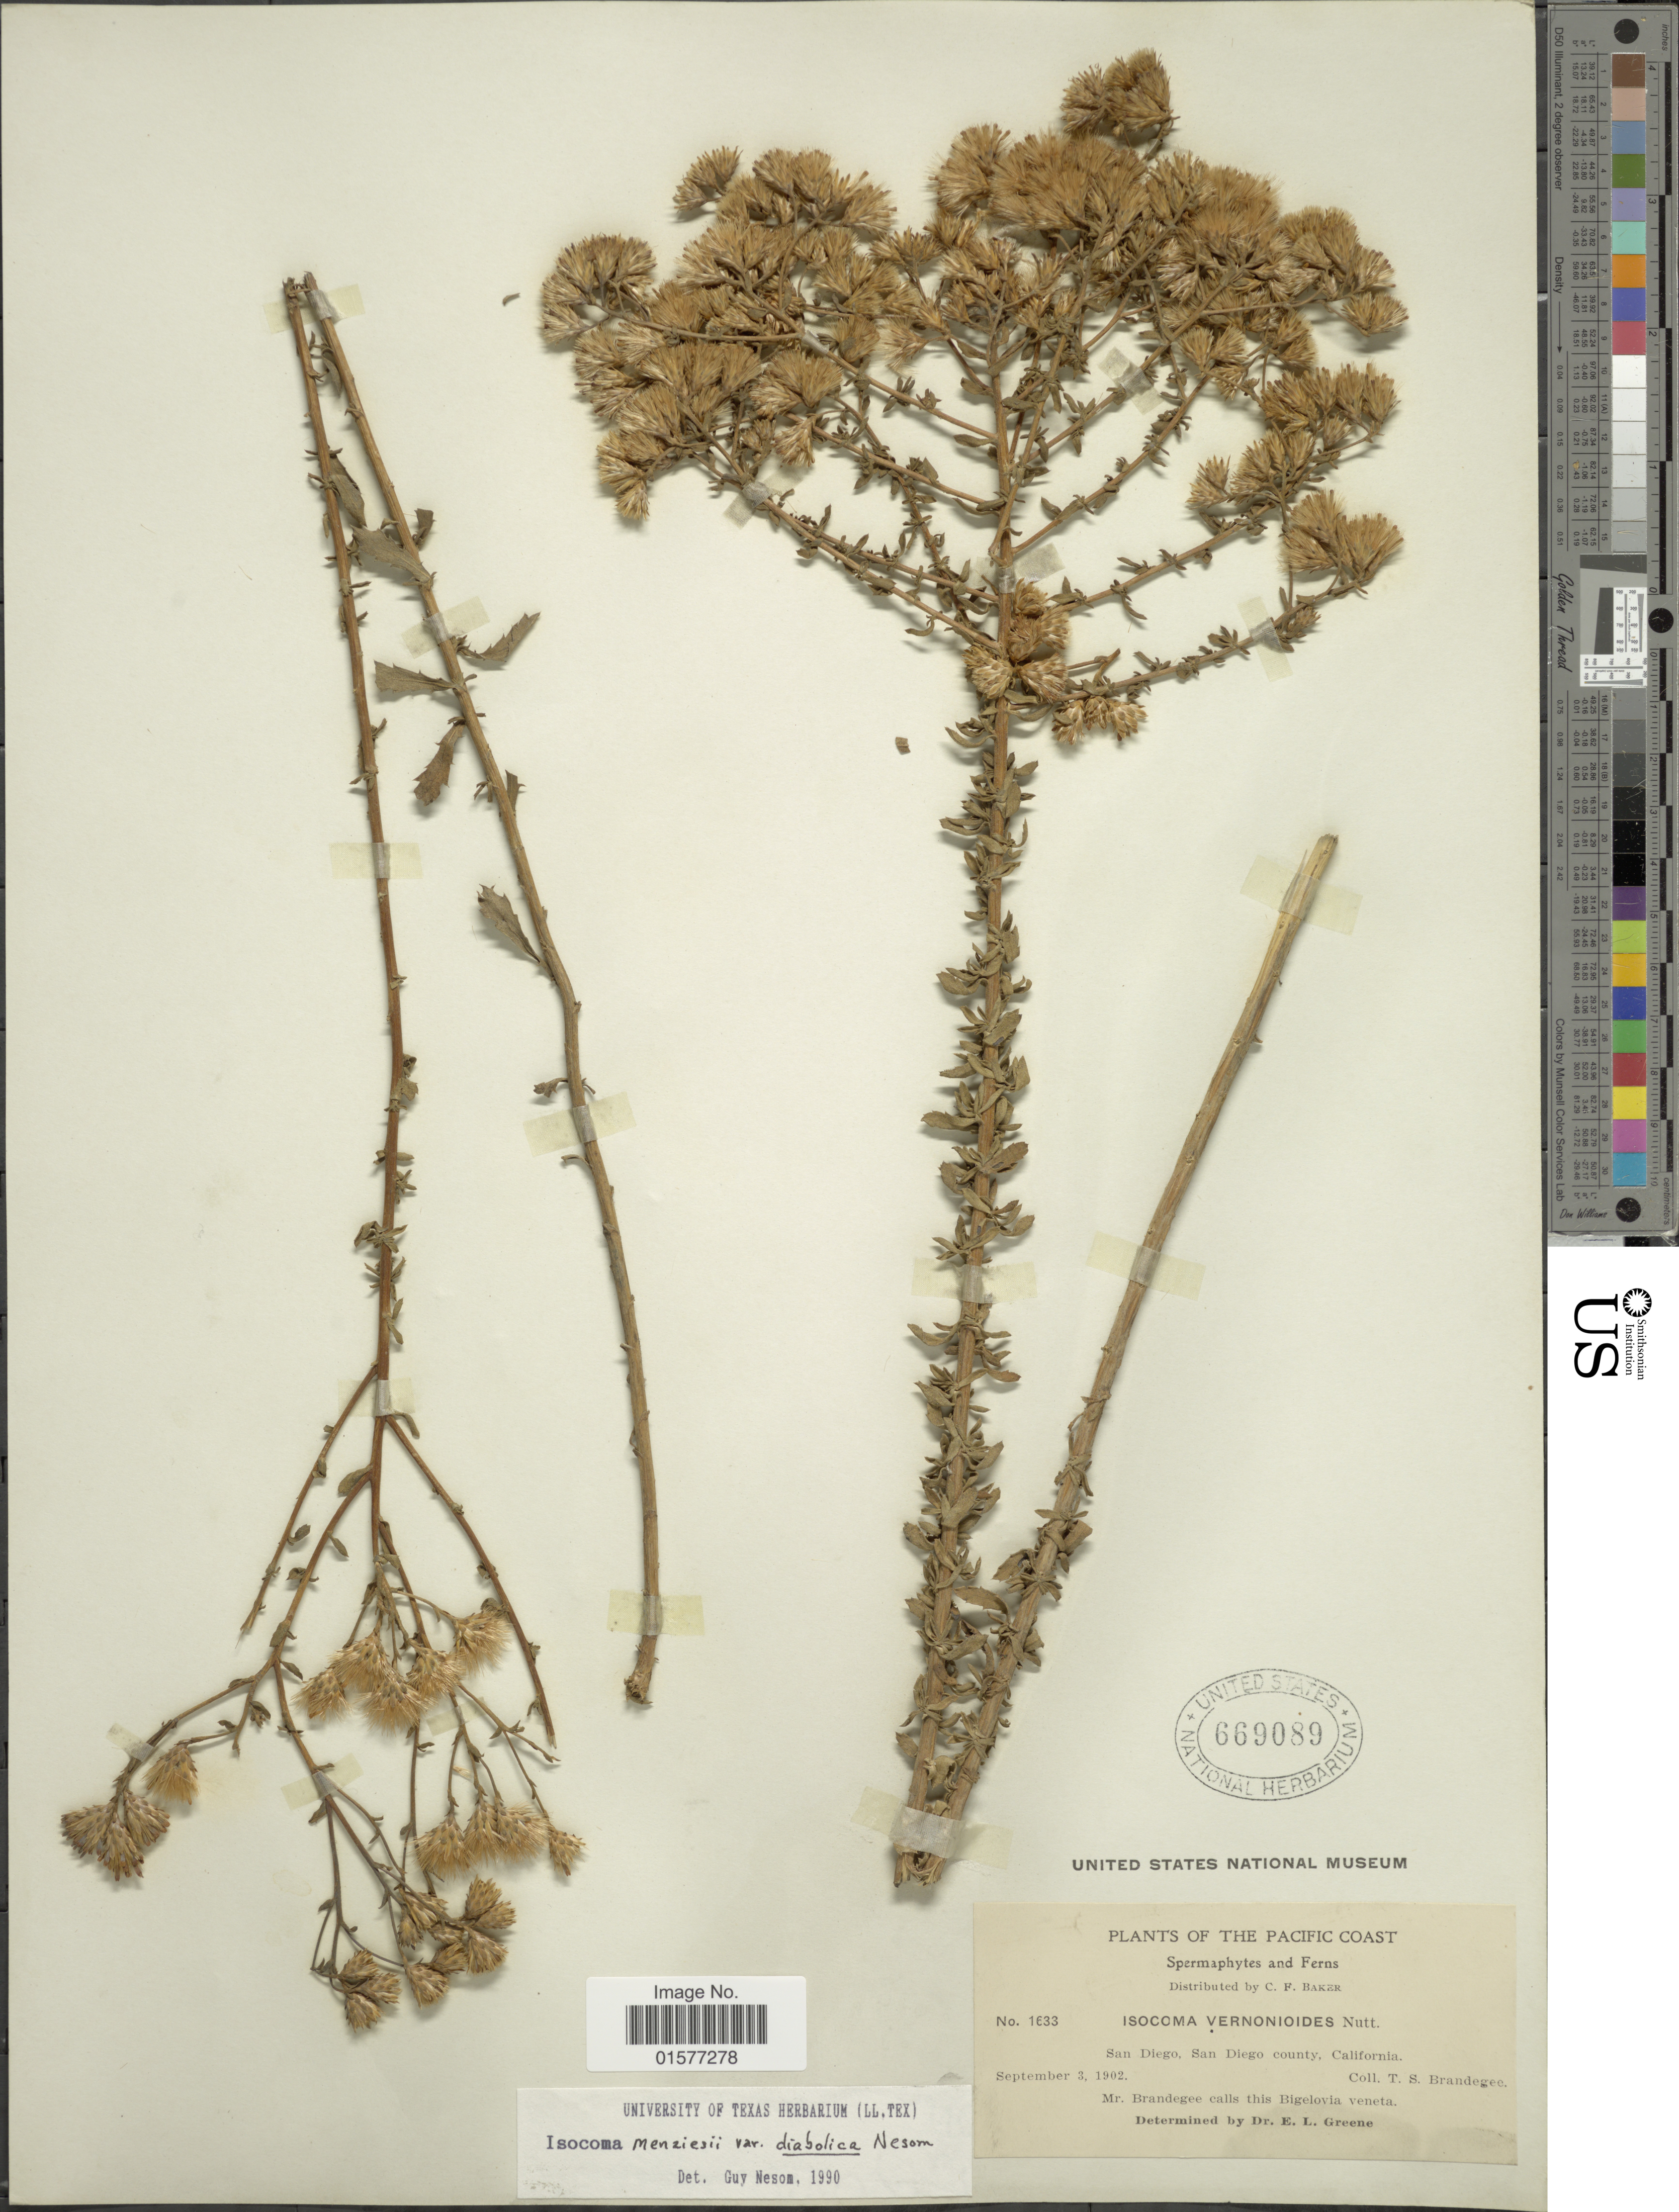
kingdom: Plantae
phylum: Tracheophyta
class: Magnoliopsida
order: Asterales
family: Asteraceae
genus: Isocoma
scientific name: Isocoma menziesii var. diabolica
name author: G.L. Nesom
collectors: T. S. Brandegee (herbarium)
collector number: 1633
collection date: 1960-09-03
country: United States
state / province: California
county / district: San Diego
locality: The Pacific Coast, San Diego, San Diego county, California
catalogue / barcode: US 669089